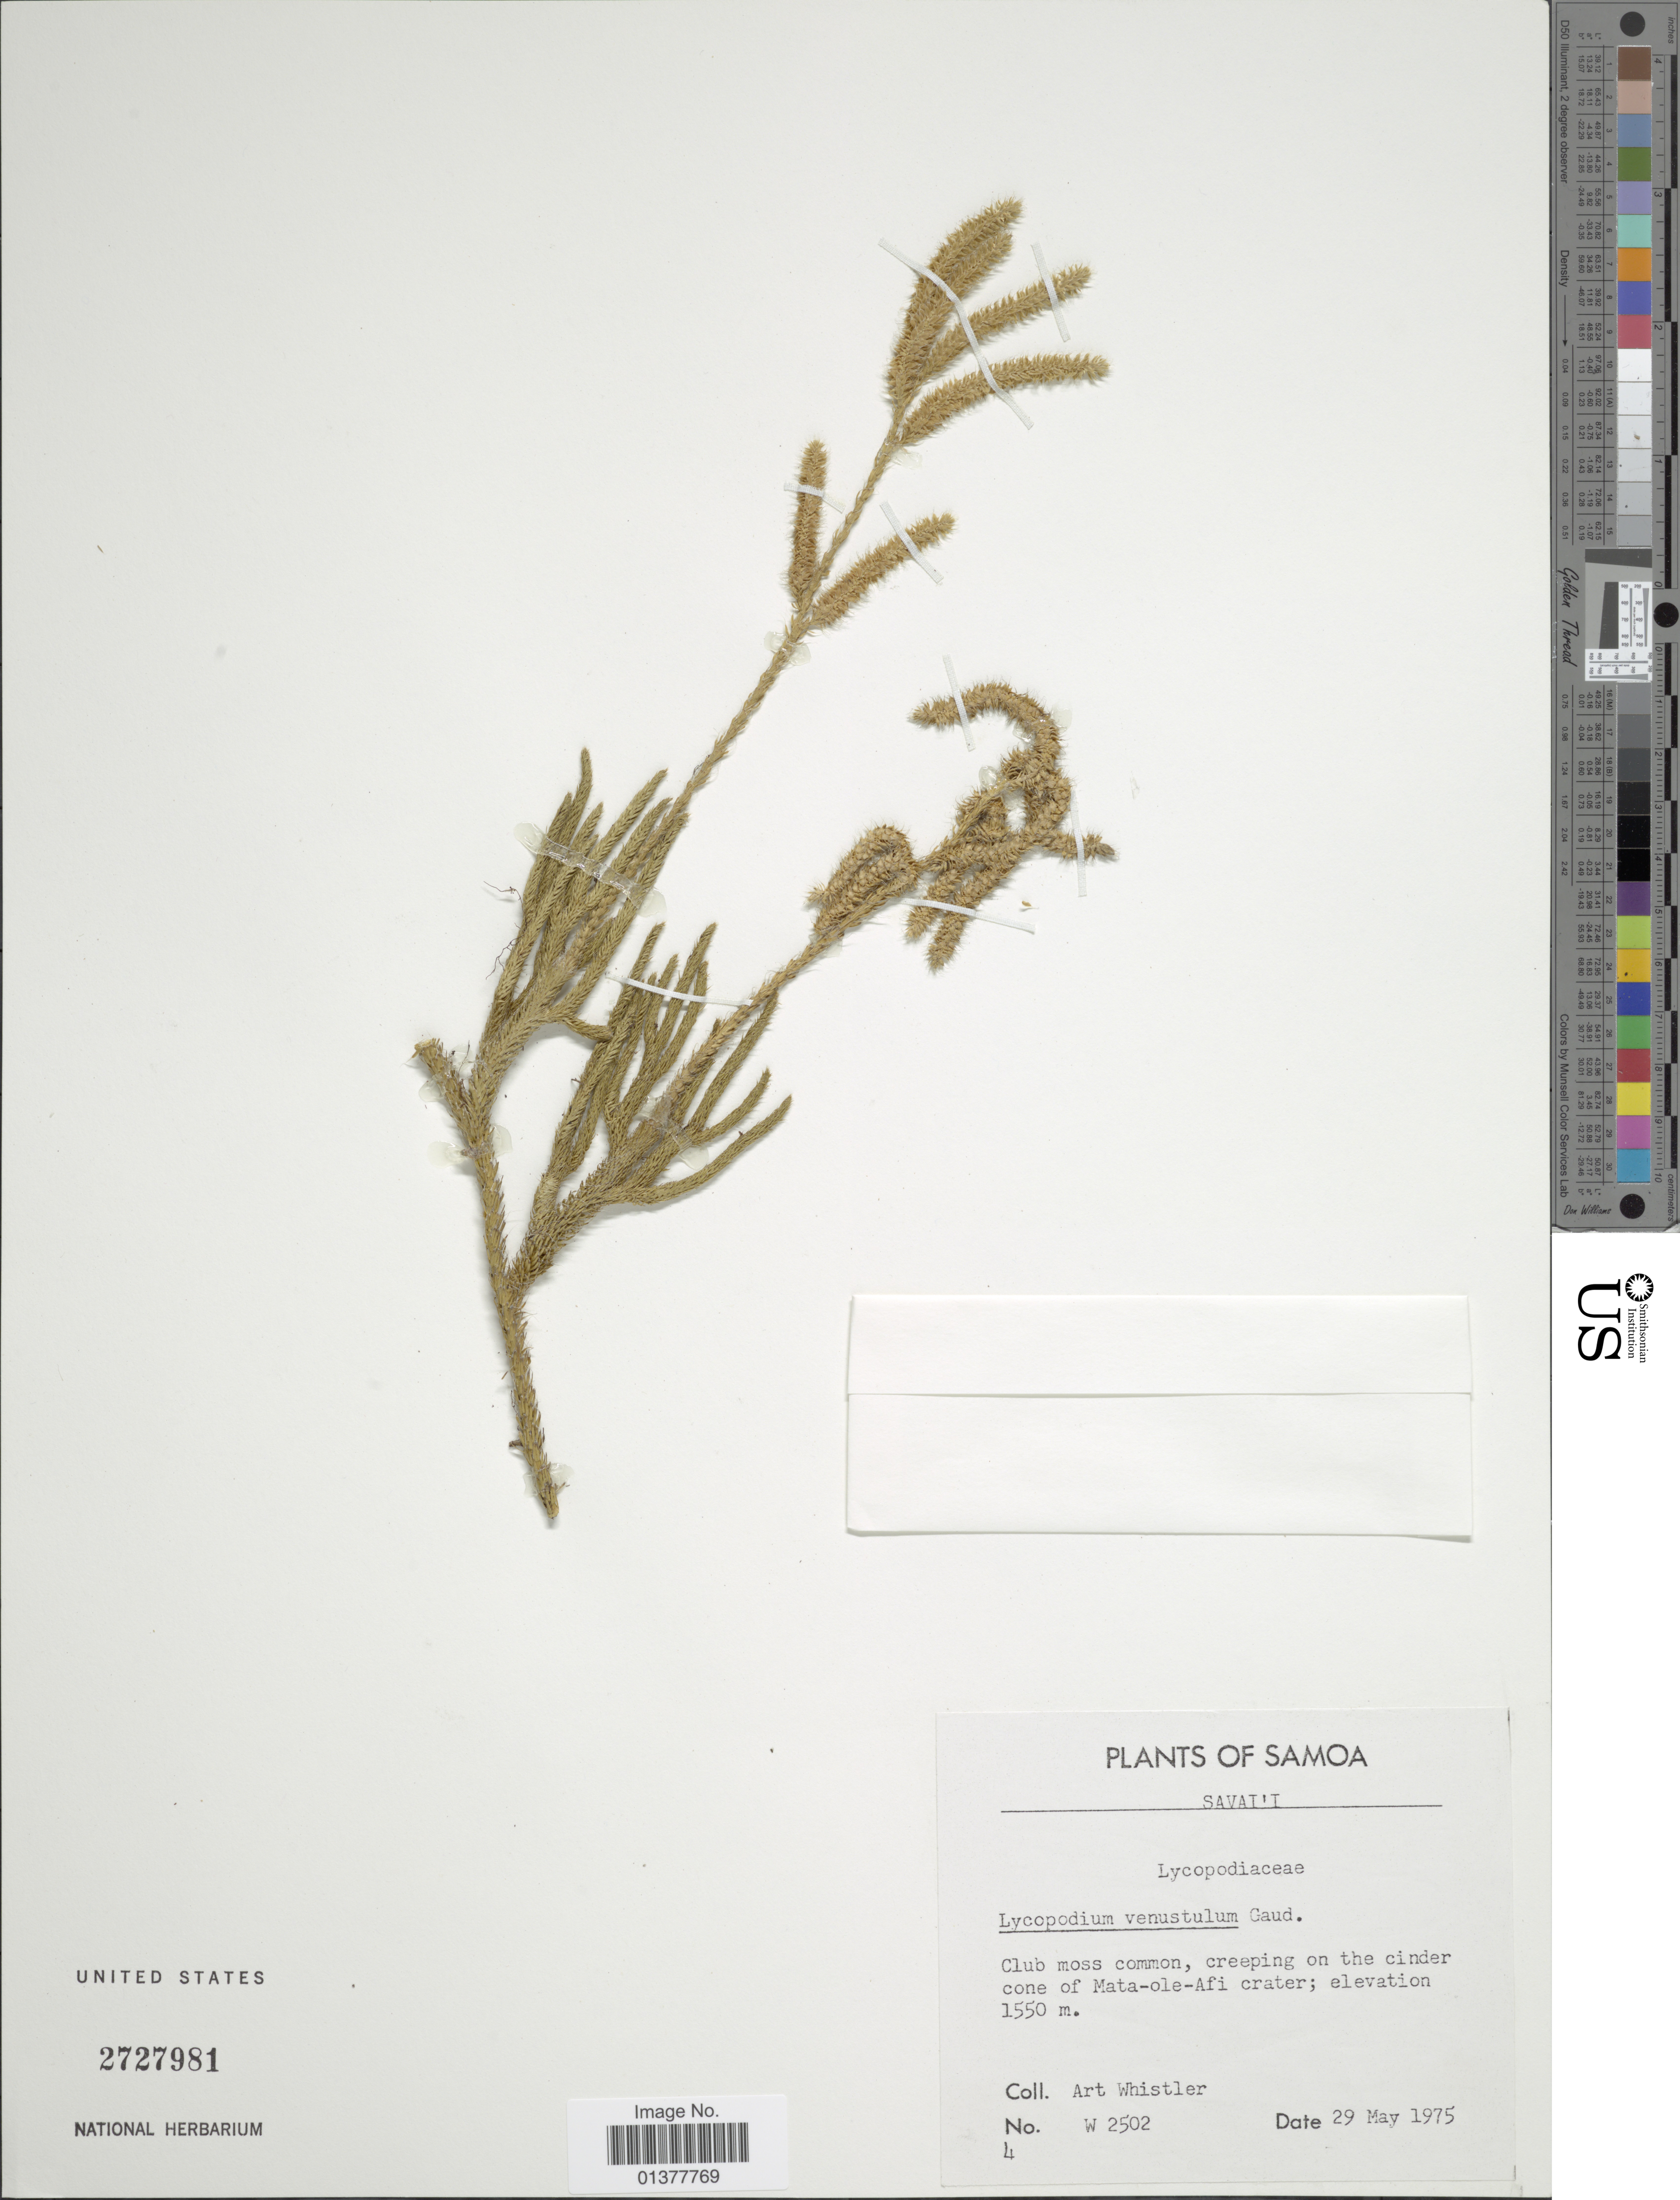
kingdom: Plantae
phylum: Tracheophyta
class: Lycopodiopsida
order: Lycopodiales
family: Lycopodiaceae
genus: Lycopodium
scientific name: Lycopodium venustulum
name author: Gaudich.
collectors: A. Whistler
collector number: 2502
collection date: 1975-05-29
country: Samoa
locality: Savai'i, creeping on the cinder cone of Mata-ole-Afi crater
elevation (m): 1550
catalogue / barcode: US 2727981